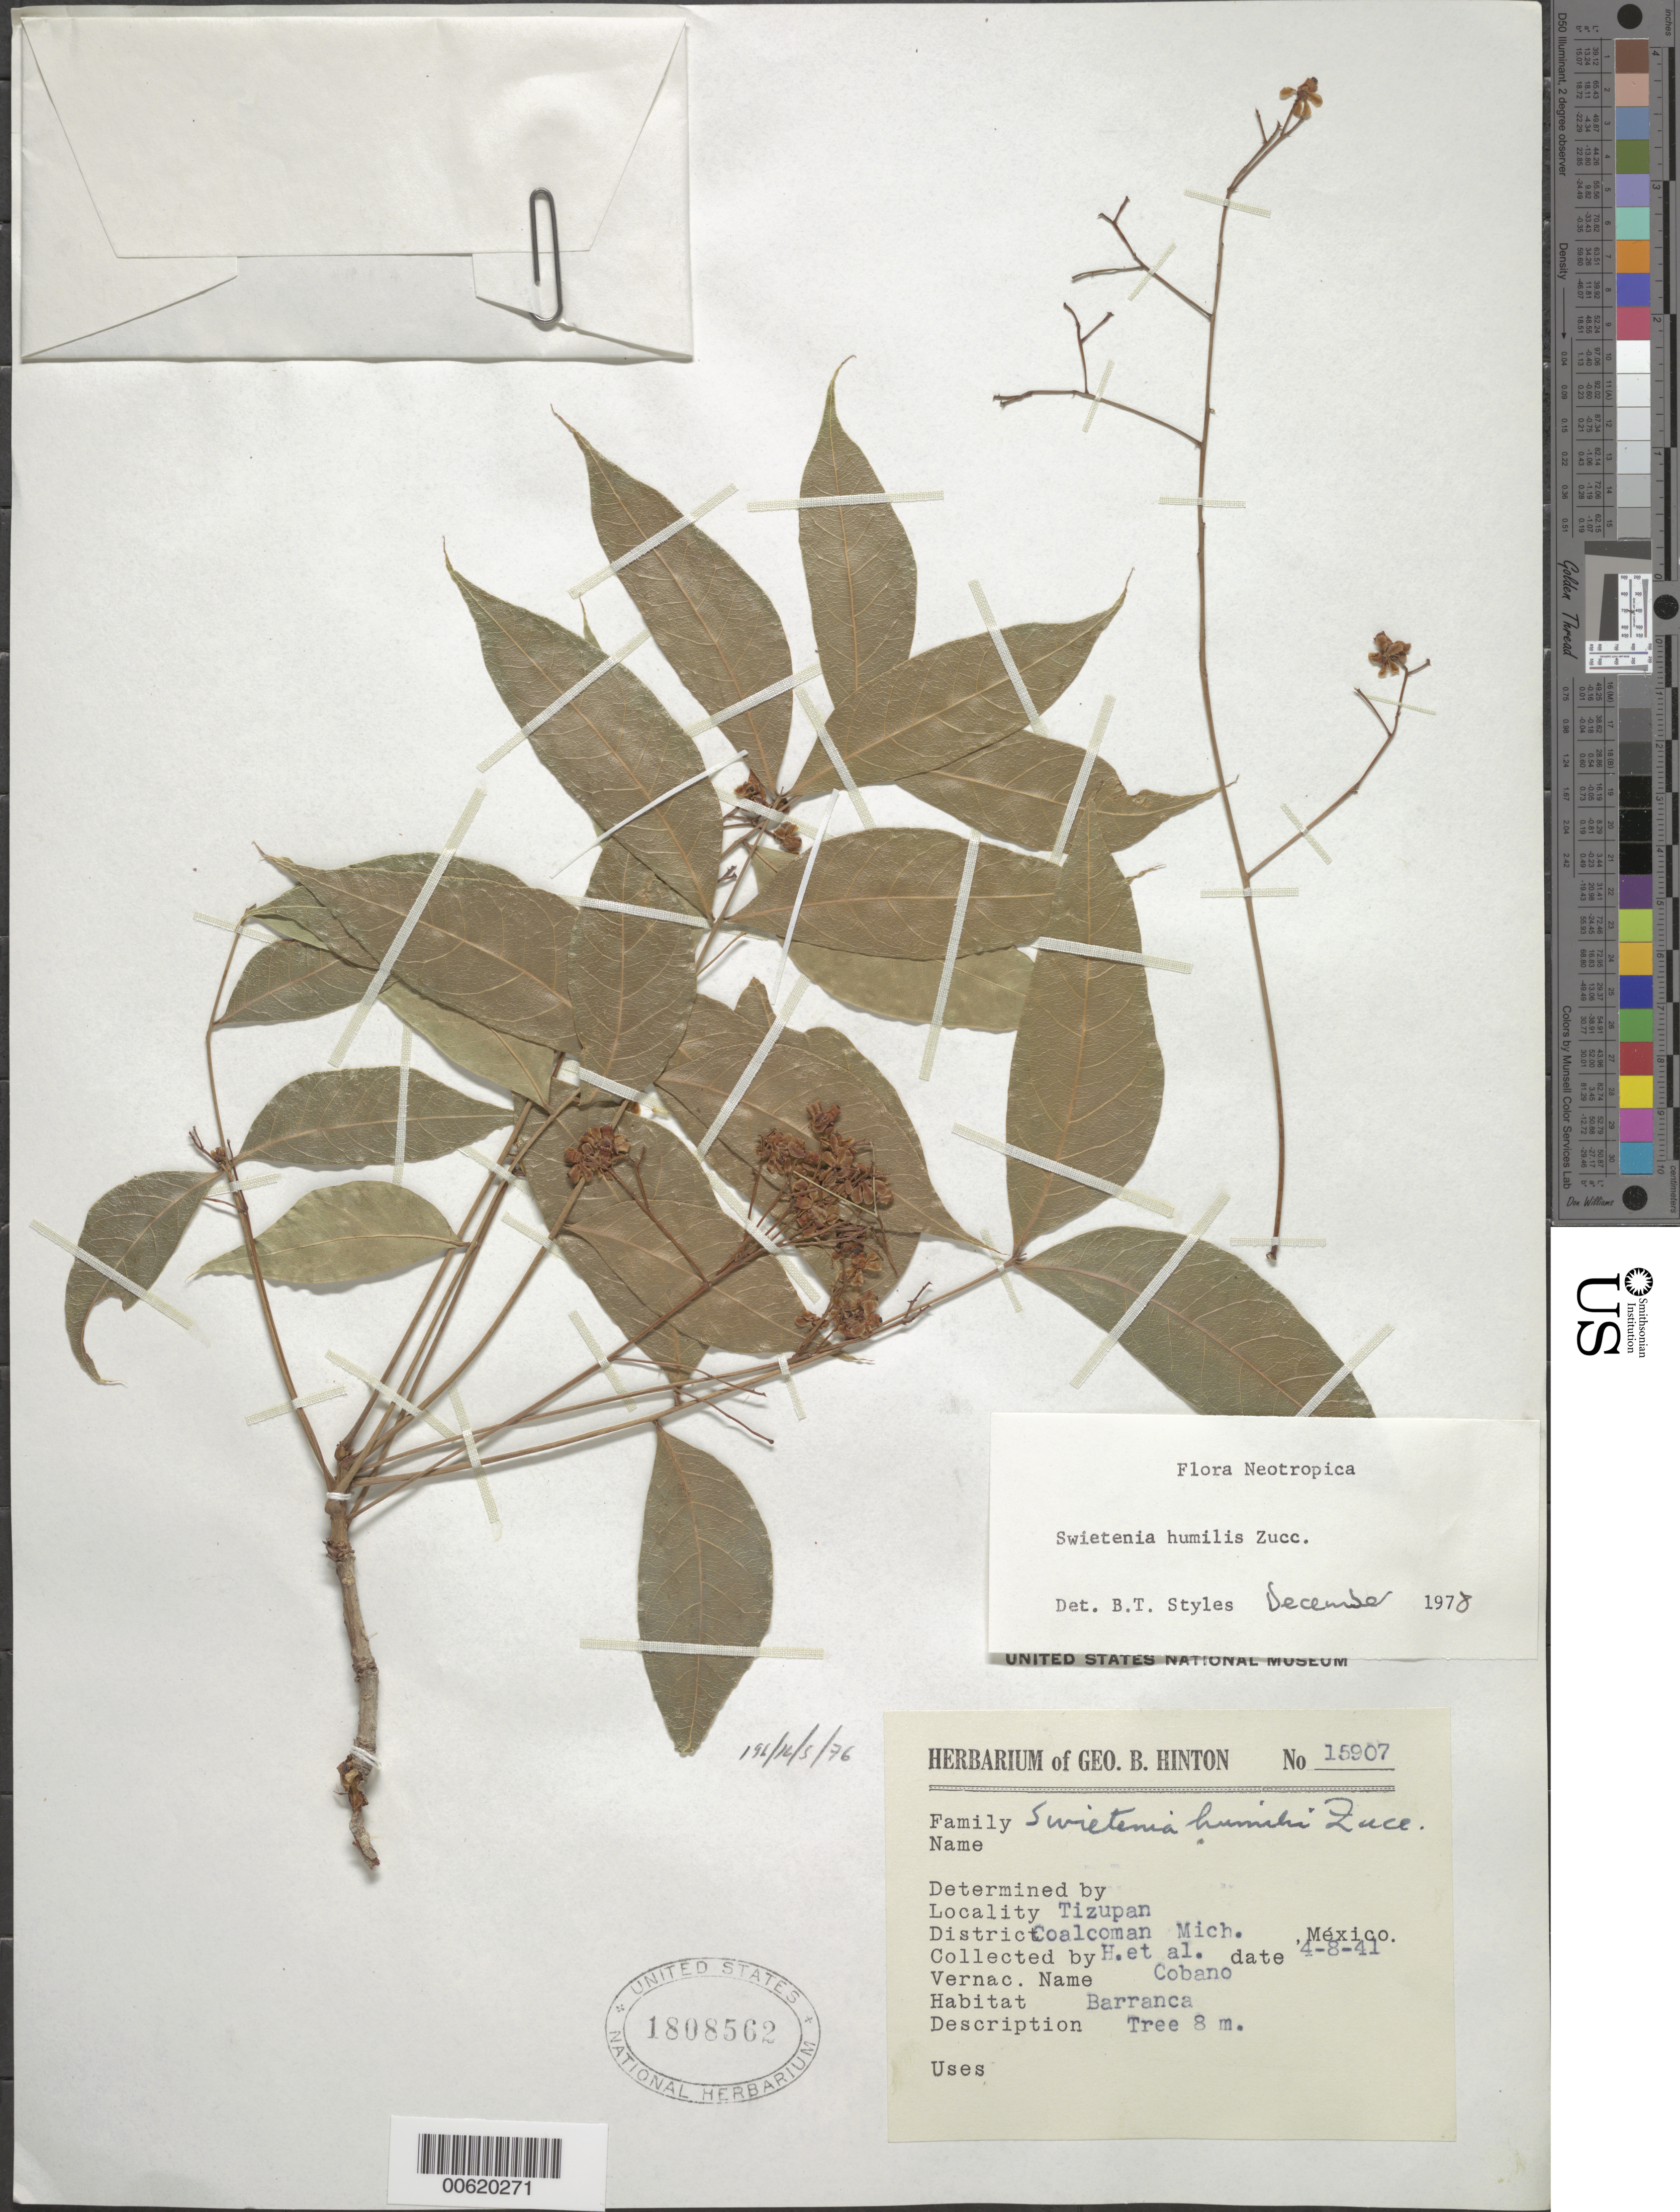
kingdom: Plantae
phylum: Tracheophyta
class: Magnoliopsida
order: Sapindales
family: Meliaceae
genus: Swietenia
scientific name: Swietenia humilis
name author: Zucc.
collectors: G. B. Hinton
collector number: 15907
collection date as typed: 04 Aug 1941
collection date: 1941-08-04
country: Mexico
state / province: Michoacán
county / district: Coalcomán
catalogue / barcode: US 1808562